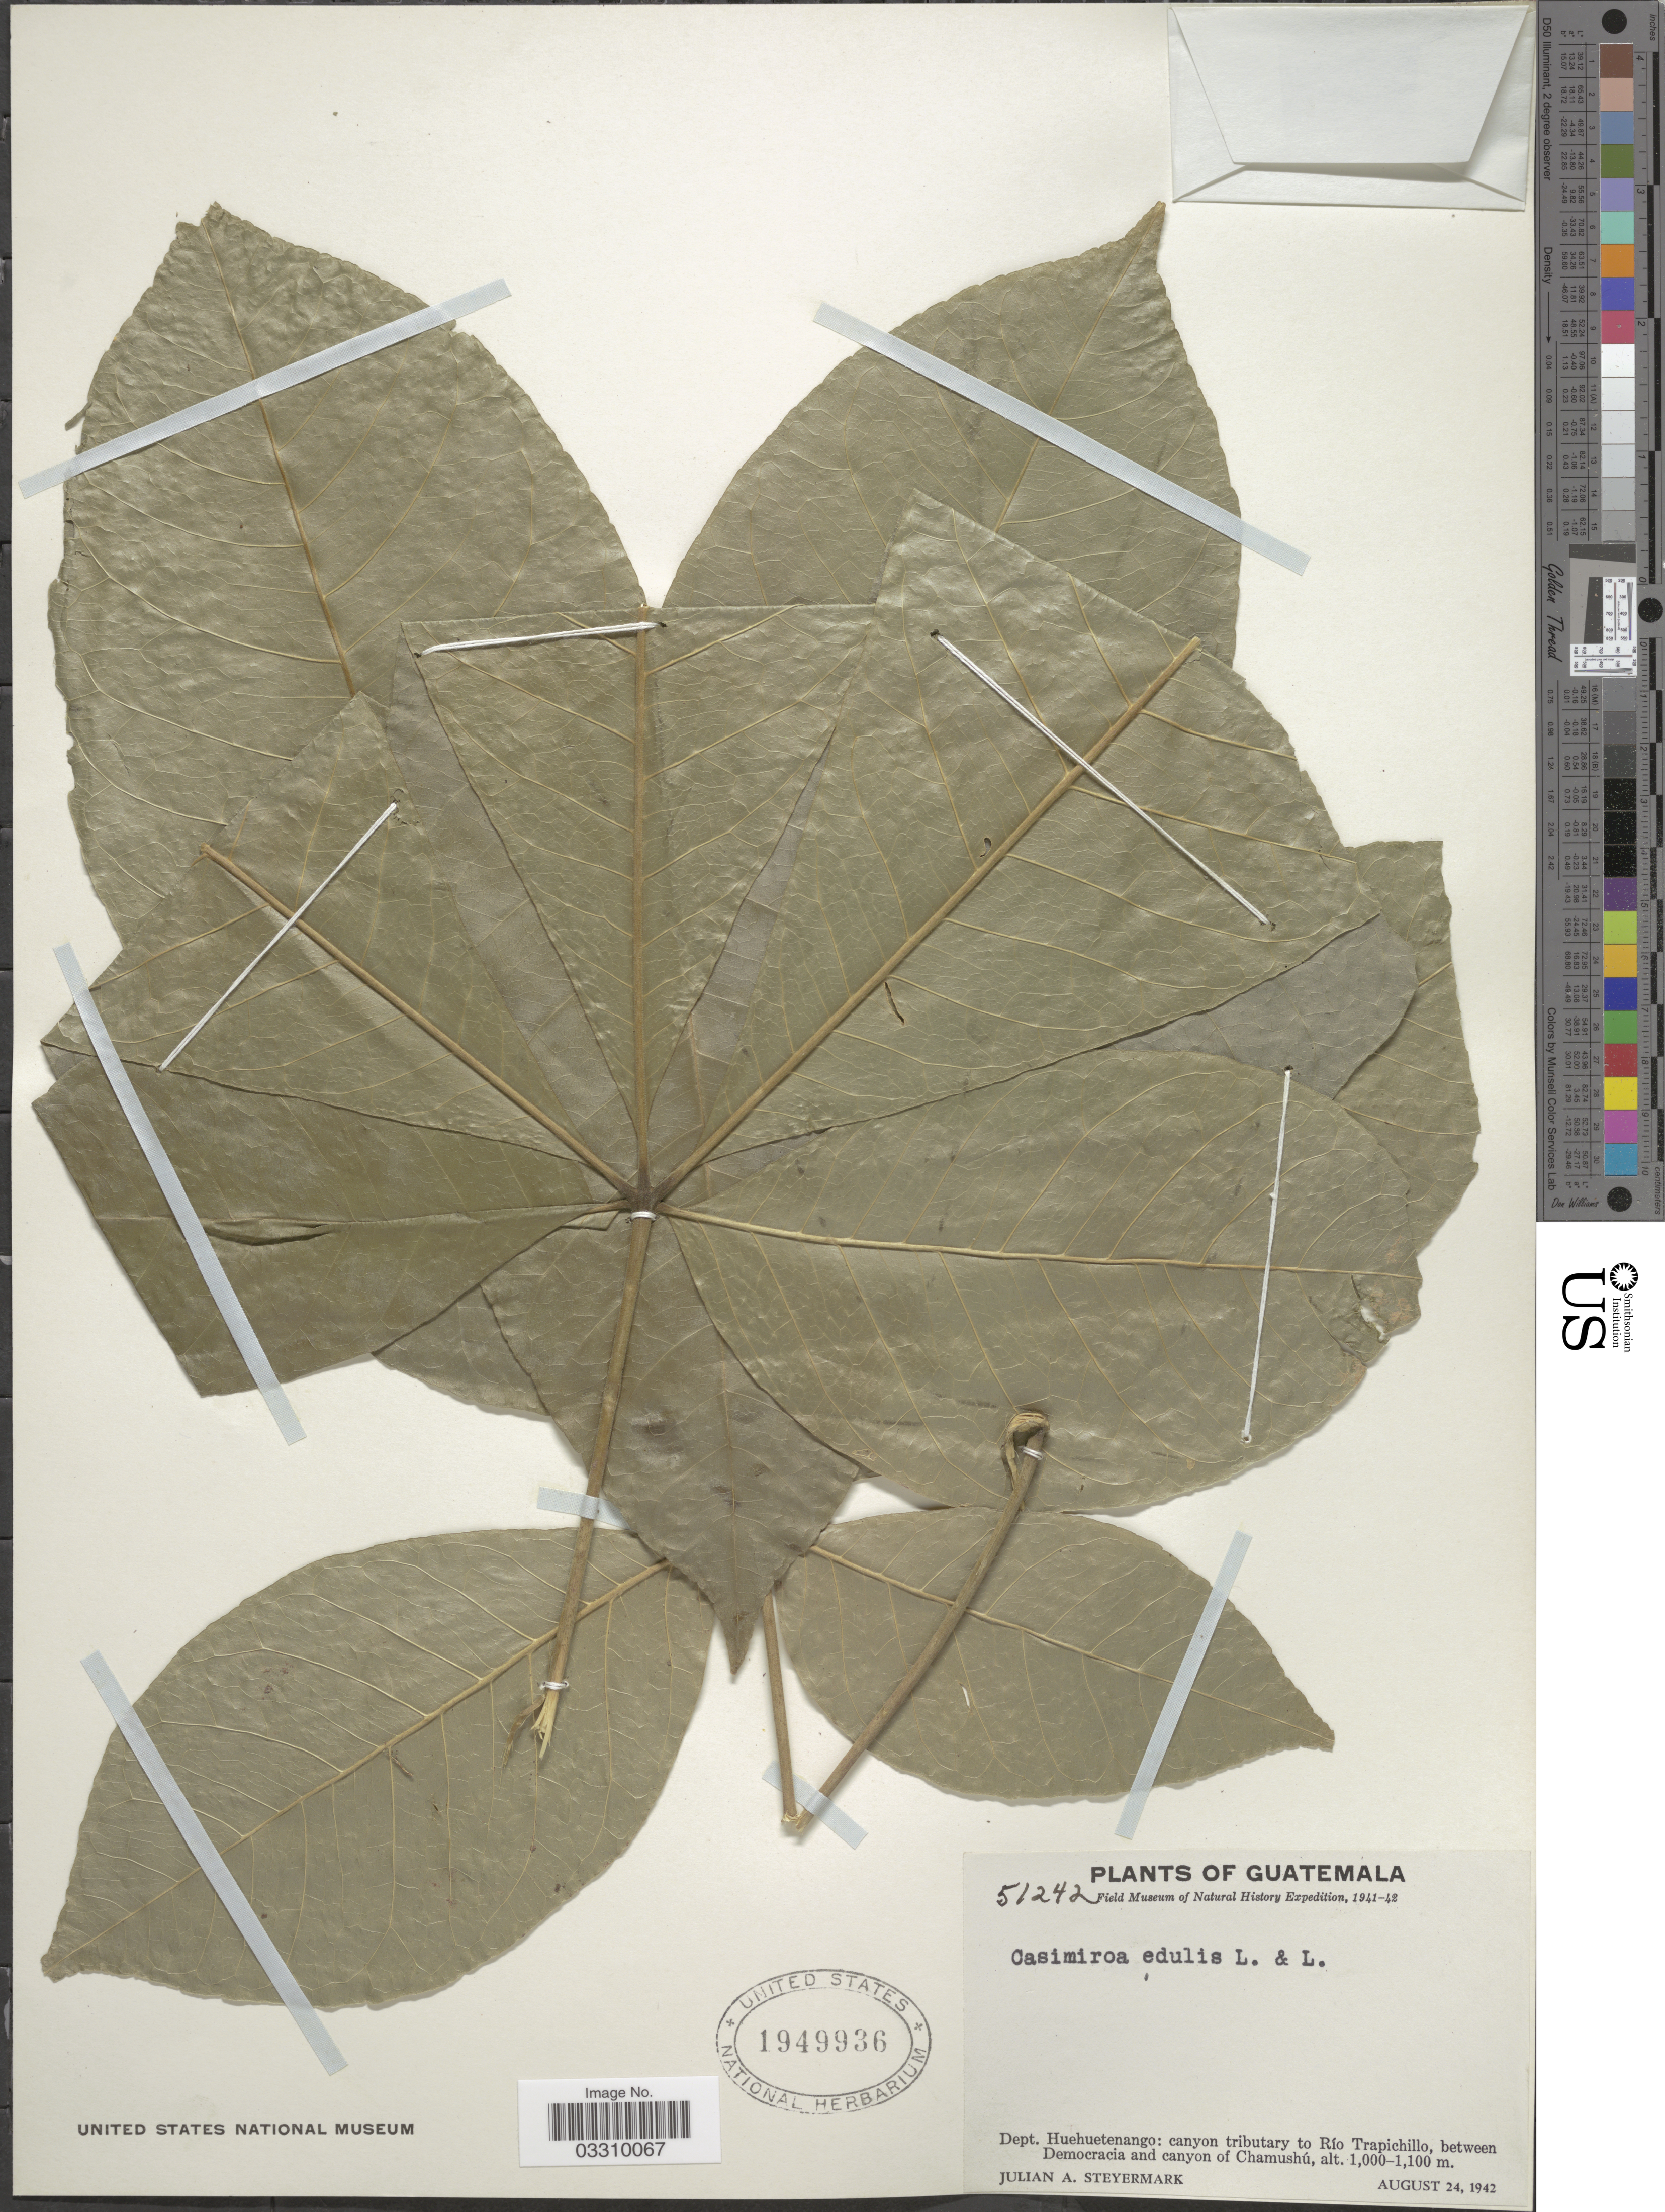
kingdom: Plantae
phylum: Tracheophyta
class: Magnoliopsida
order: Sapindales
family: Rutaceae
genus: Casimiroa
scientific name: Casimiroa edulis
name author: La Llave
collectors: J. Steyermark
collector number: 51242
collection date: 1942-08-24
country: Guatemala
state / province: Huehuetenango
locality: Dept. Huehuetenango: canyon tributary to Río Trapichillo, between Democracia and canyon of Chamushú.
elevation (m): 1000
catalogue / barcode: US 1949936